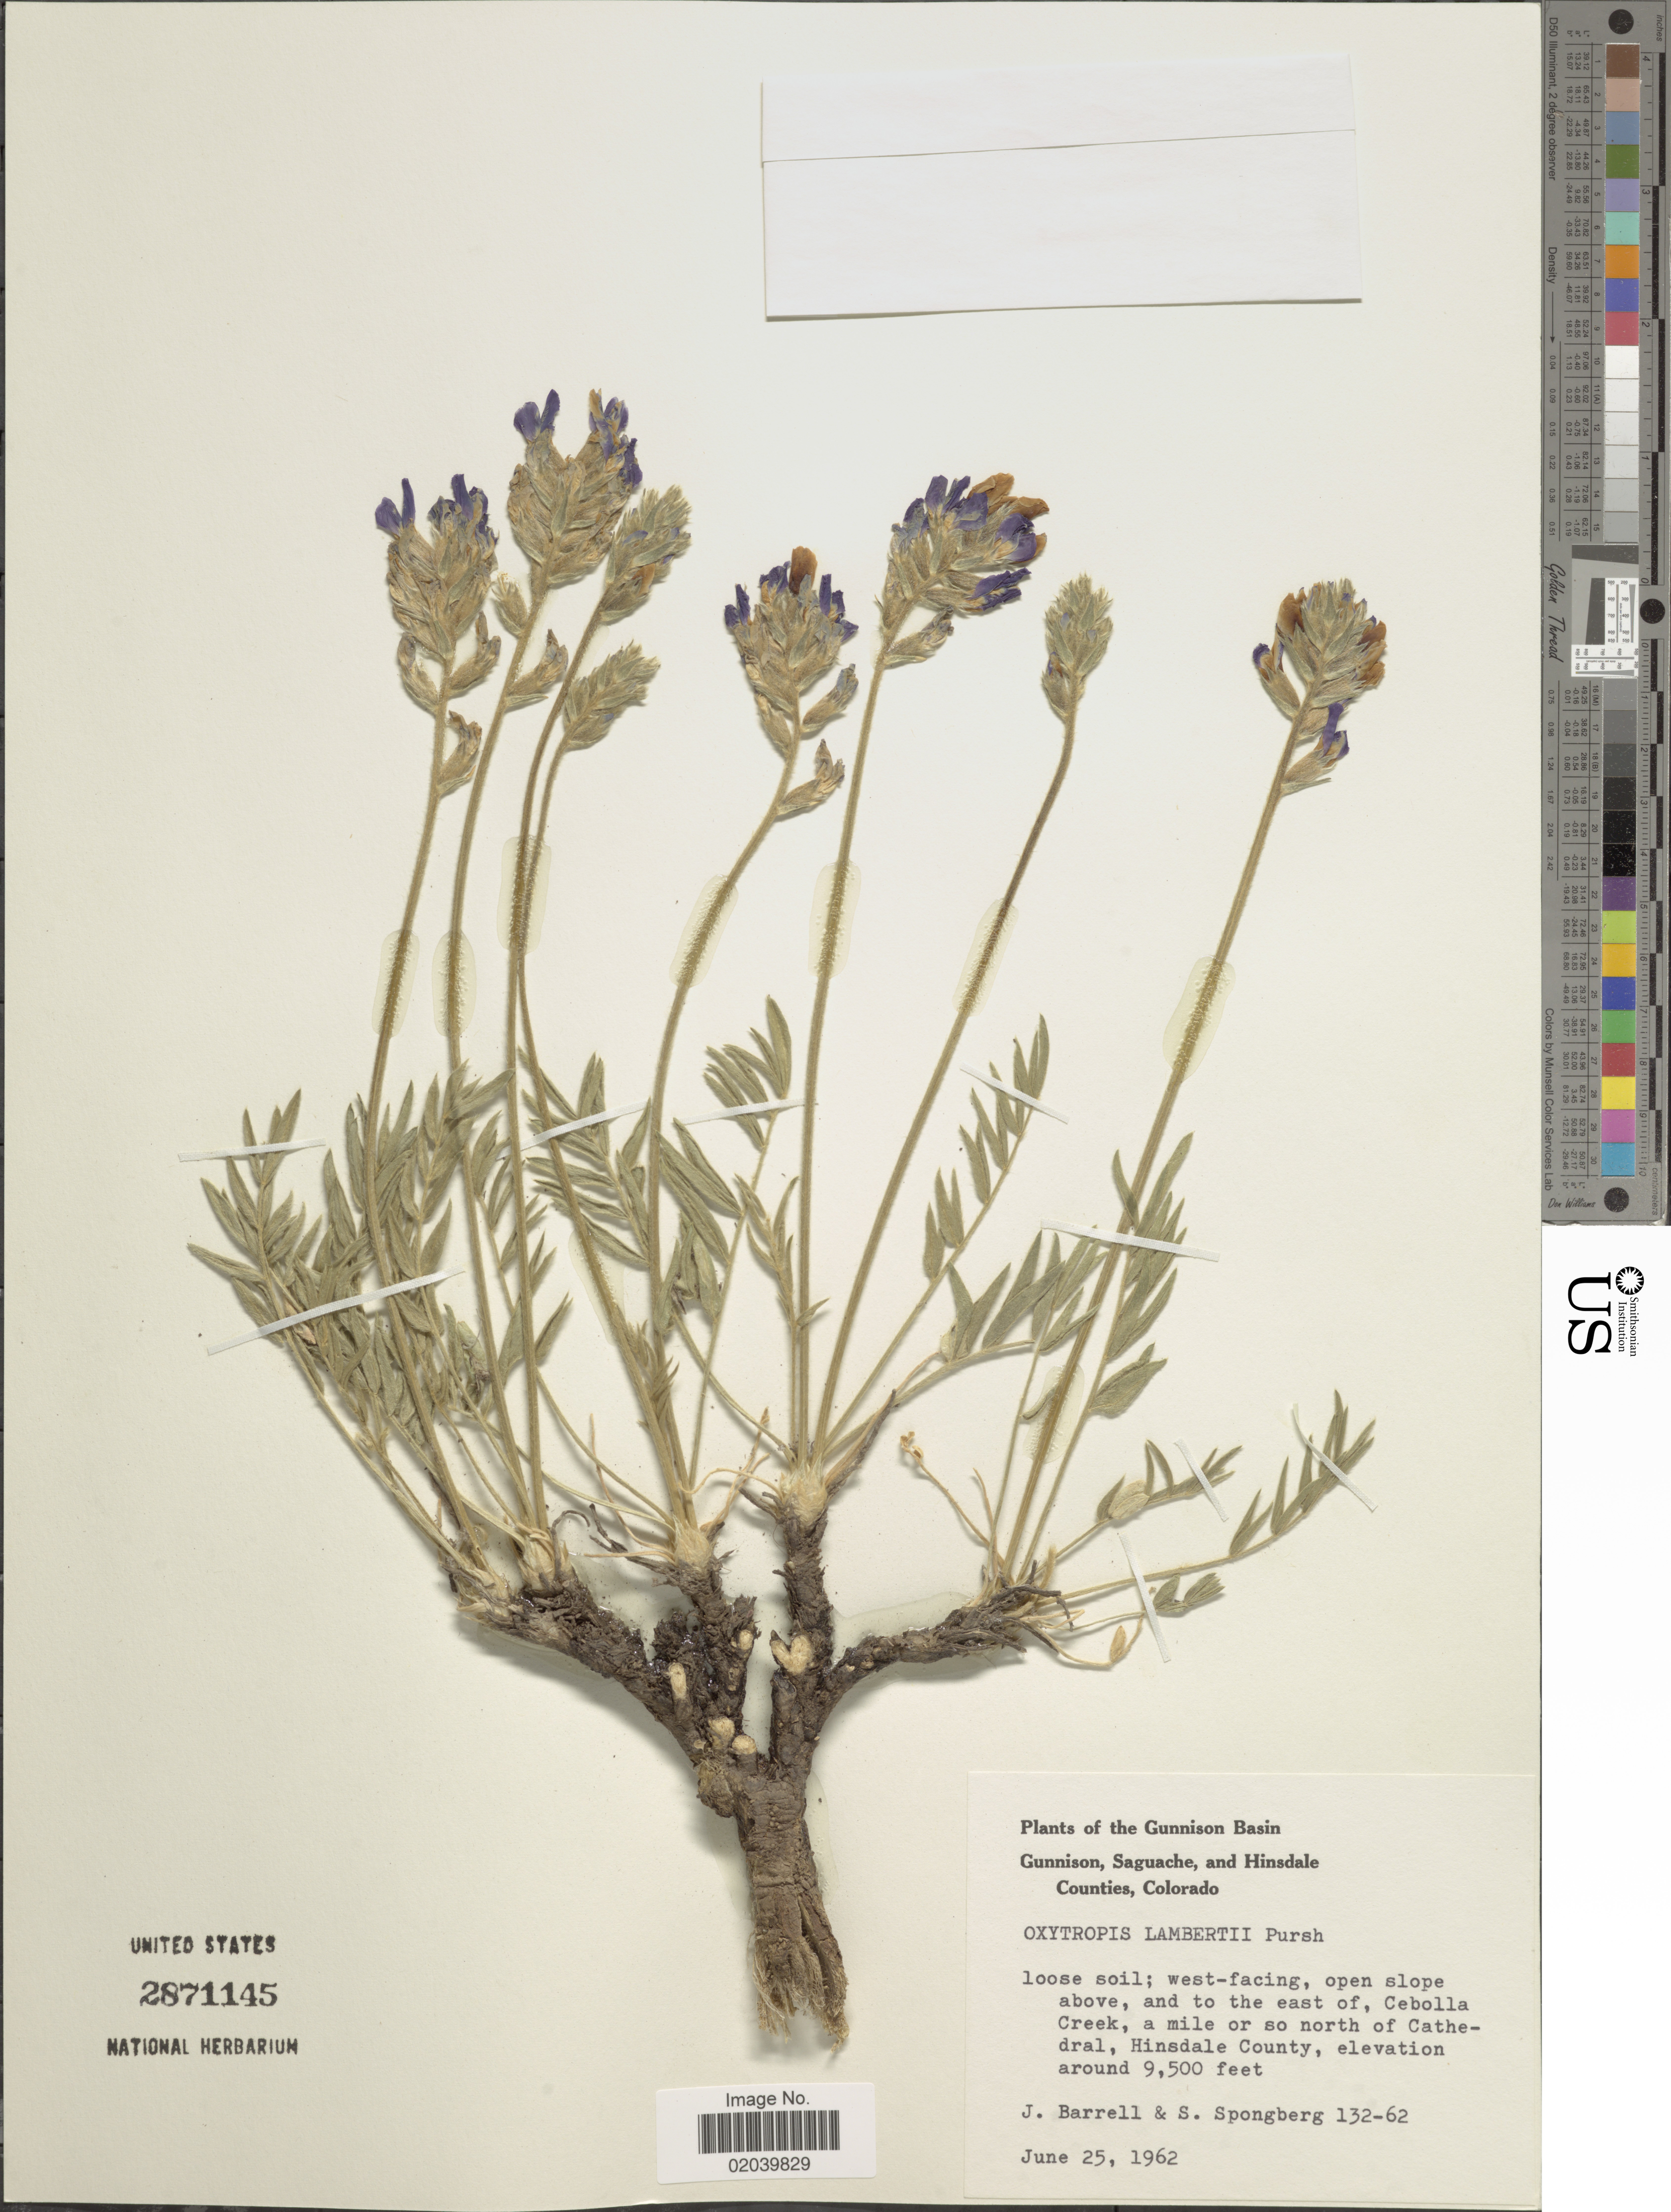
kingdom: Plantae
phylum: Tracheophyta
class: Magnoliopsida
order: Fabales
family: Fabaceae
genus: Oxytropis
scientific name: Oxytropis lambertii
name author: Pursh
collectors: J. Barrell & S. A.Spongberg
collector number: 132-62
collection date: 1962-06-25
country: United States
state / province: Colorado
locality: Gunnison Basin. Gunnison, Saguache, and Hinsdale Counties, Colorado. West-facing, open slope above, and to the east of, Cebolla Creek, a mile or so north of Cathedral, Hinsdale County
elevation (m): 2896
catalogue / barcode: US 2871145